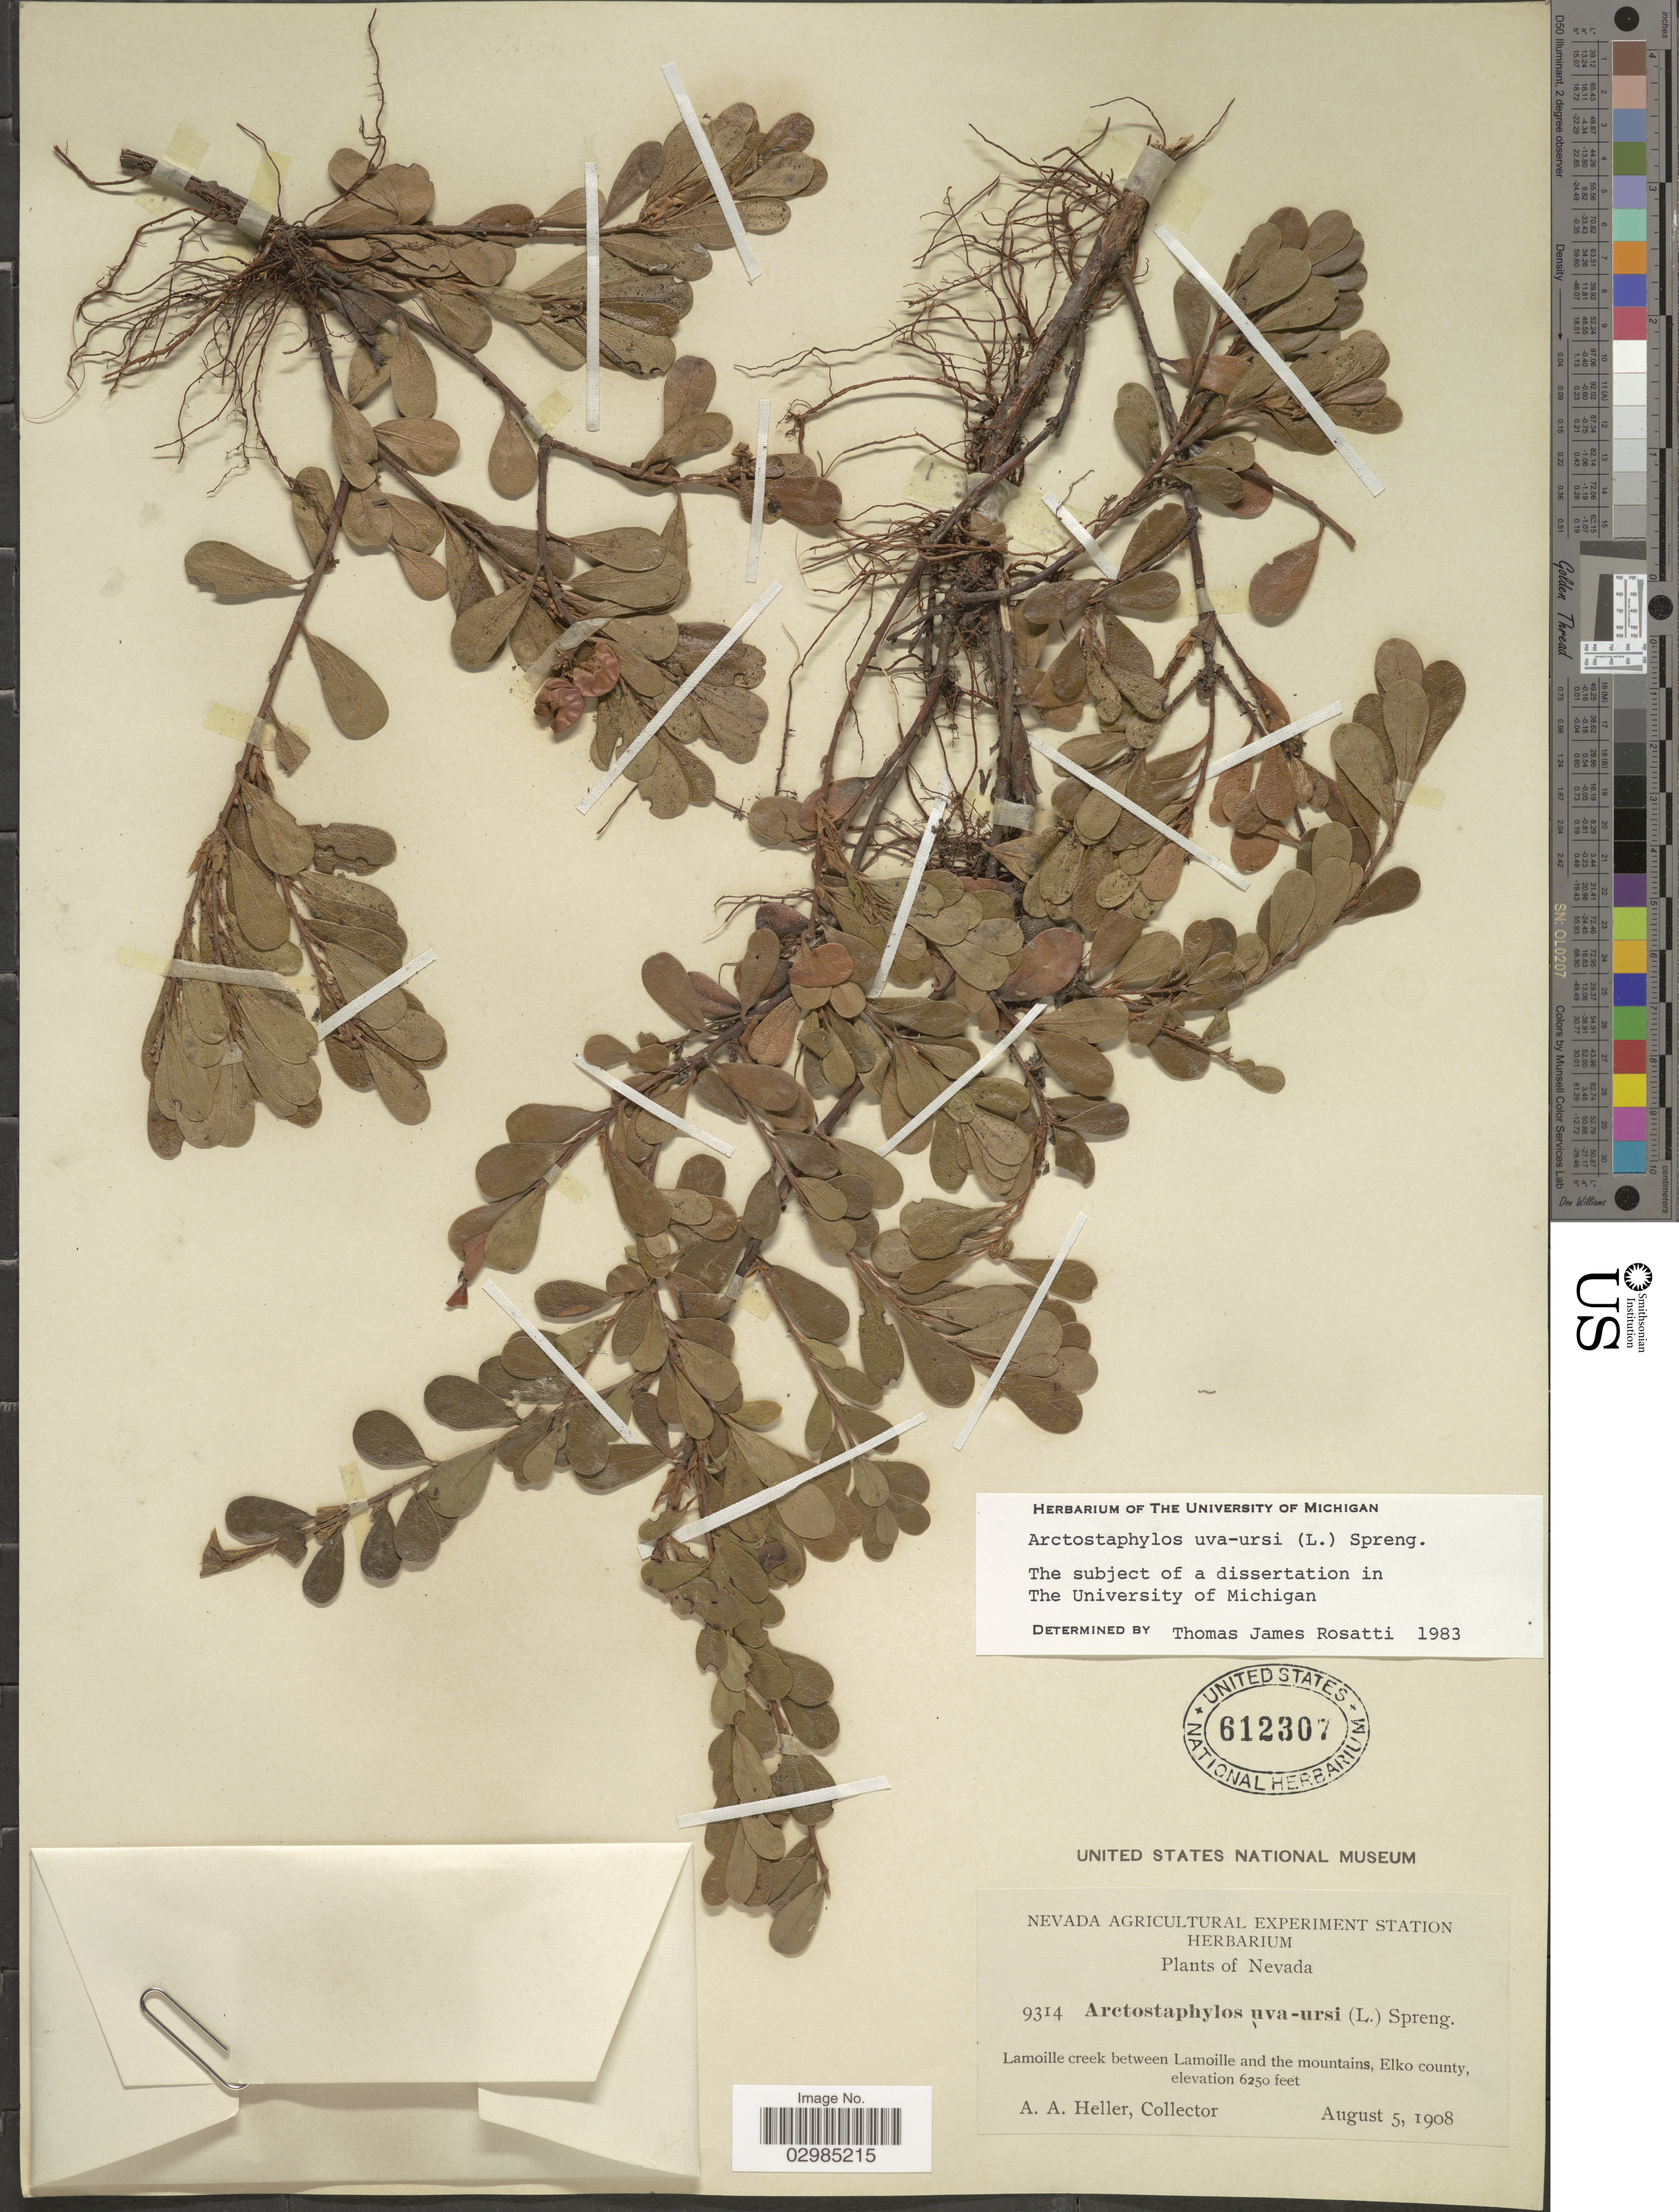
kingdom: Plantae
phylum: Tracheophyta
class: Magnoliopsida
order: Ericales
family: Ericaceae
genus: Arctostaphylos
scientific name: Arctostaphylos uva-ursi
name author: (L.) Spreng.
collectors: A. A. Heller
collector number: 9314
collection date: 1908-08-05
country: United States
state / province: Nevada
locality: Lamoille creek between Lamoille and the mountains, Elko county.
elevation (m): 1905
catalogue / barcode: US 612307